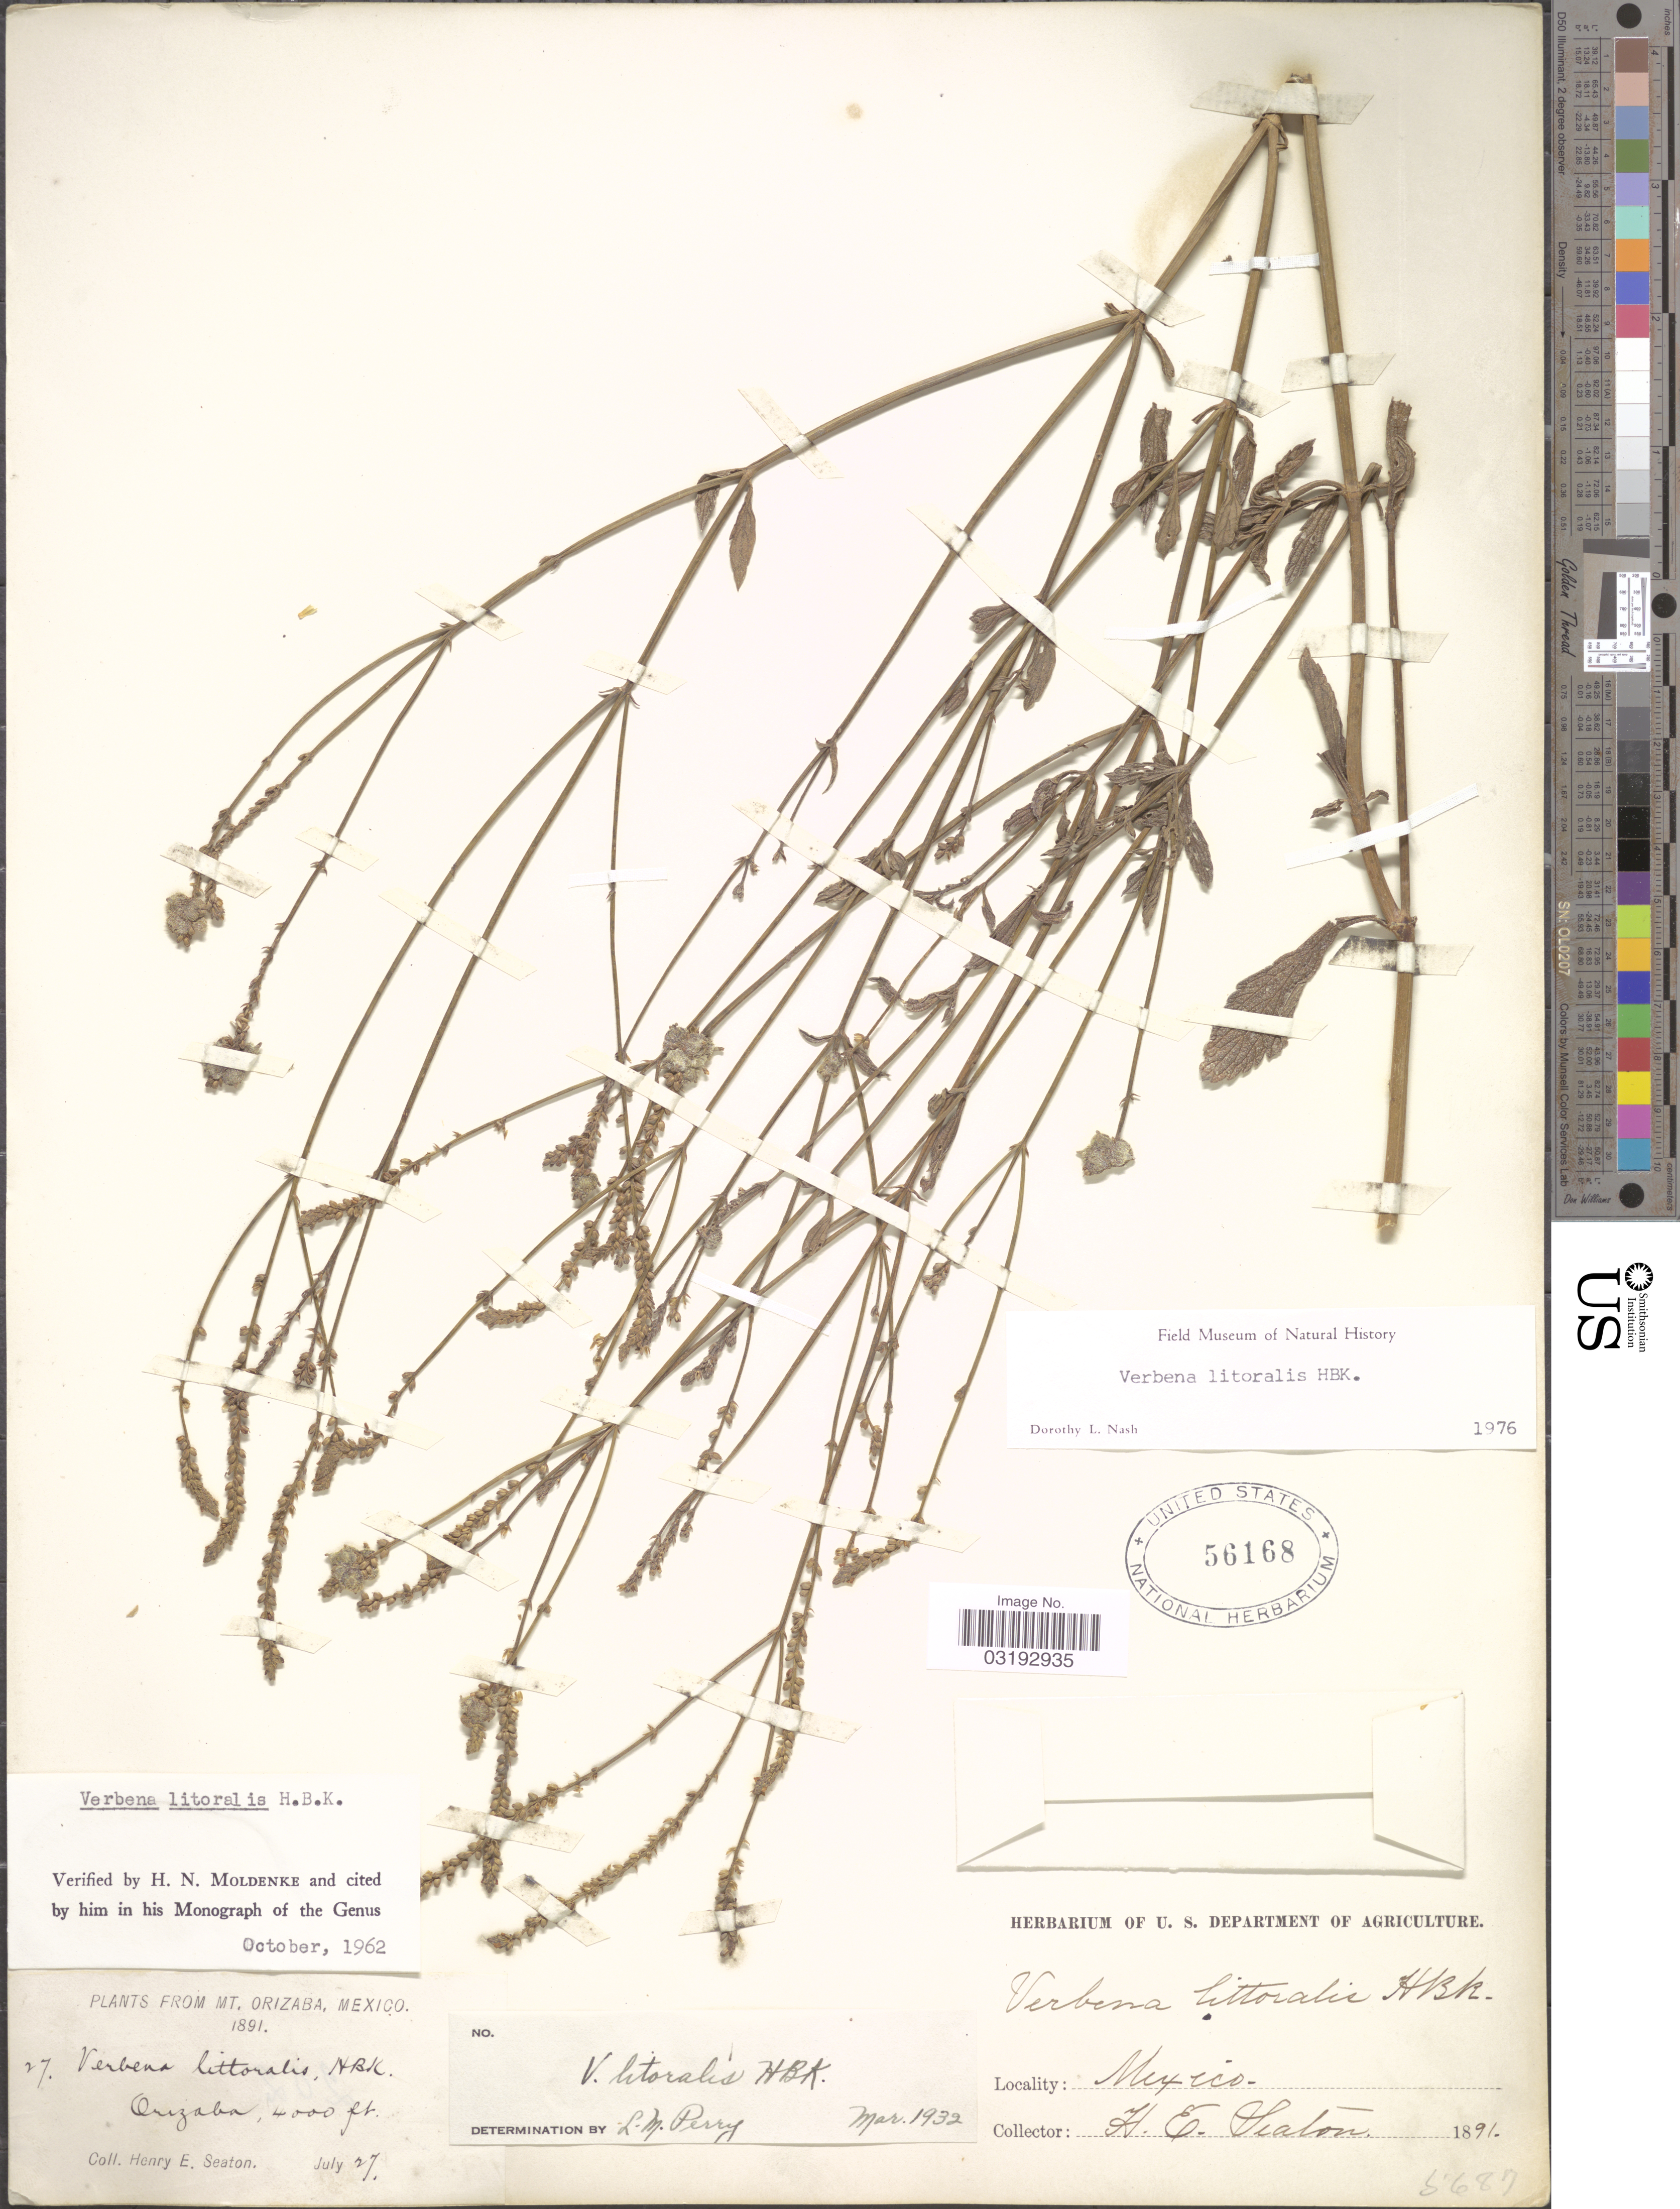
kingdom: Plantae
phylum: Tracheophyta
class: Magnoliopsida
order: Lamiales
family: Verbenaceae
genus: Verbena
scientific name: Verbena litoralis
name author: Kunth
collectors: H. E. Seaton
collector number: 27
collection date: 1891-07-27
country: Mexico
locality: Mt. Orizaba. Orizaba.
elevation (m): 1219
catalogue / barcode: US 56168